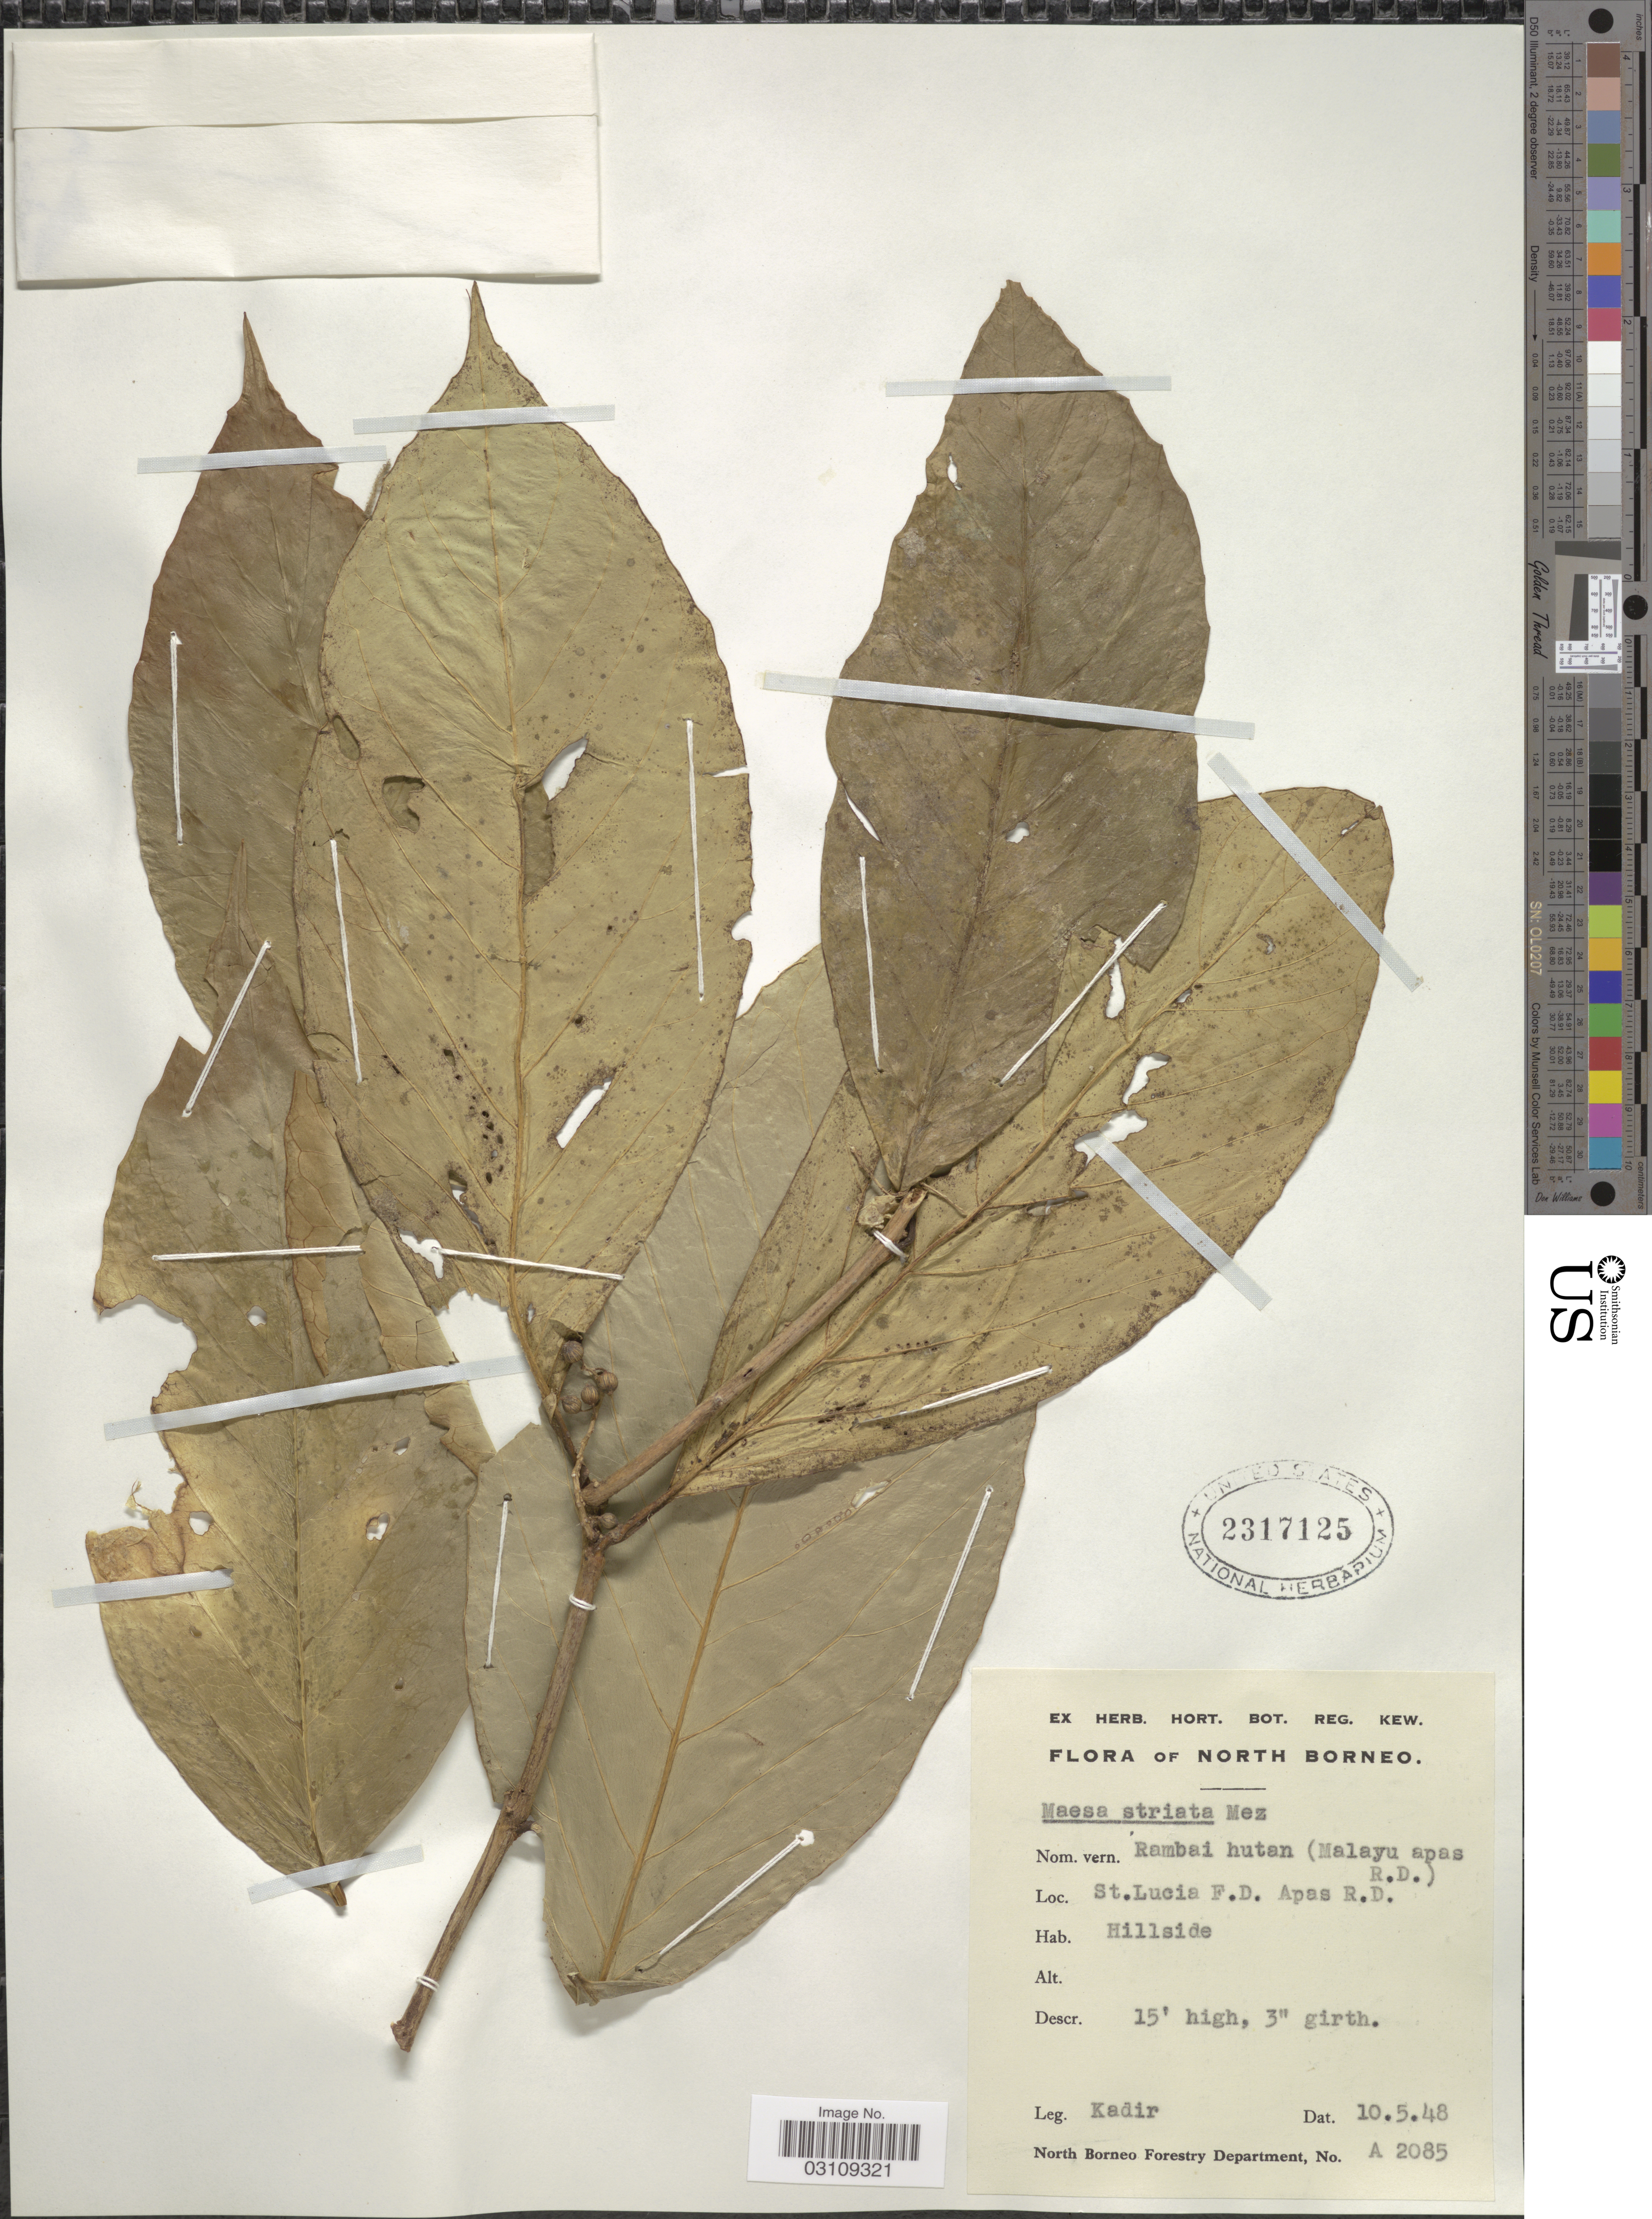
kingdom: Plantae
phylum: Tracheophyta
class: Magnoliopsida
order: Ericales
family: Primulaceae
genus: Maesa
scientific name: Maesa striata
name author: Mez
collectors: -. Kadir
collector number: A2085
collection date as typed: Transcribed d/m/y: 10/5/48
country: Malaysia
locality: North Borneo. St. Lucia F.D. Apas R.D.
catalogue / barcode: US 2317125